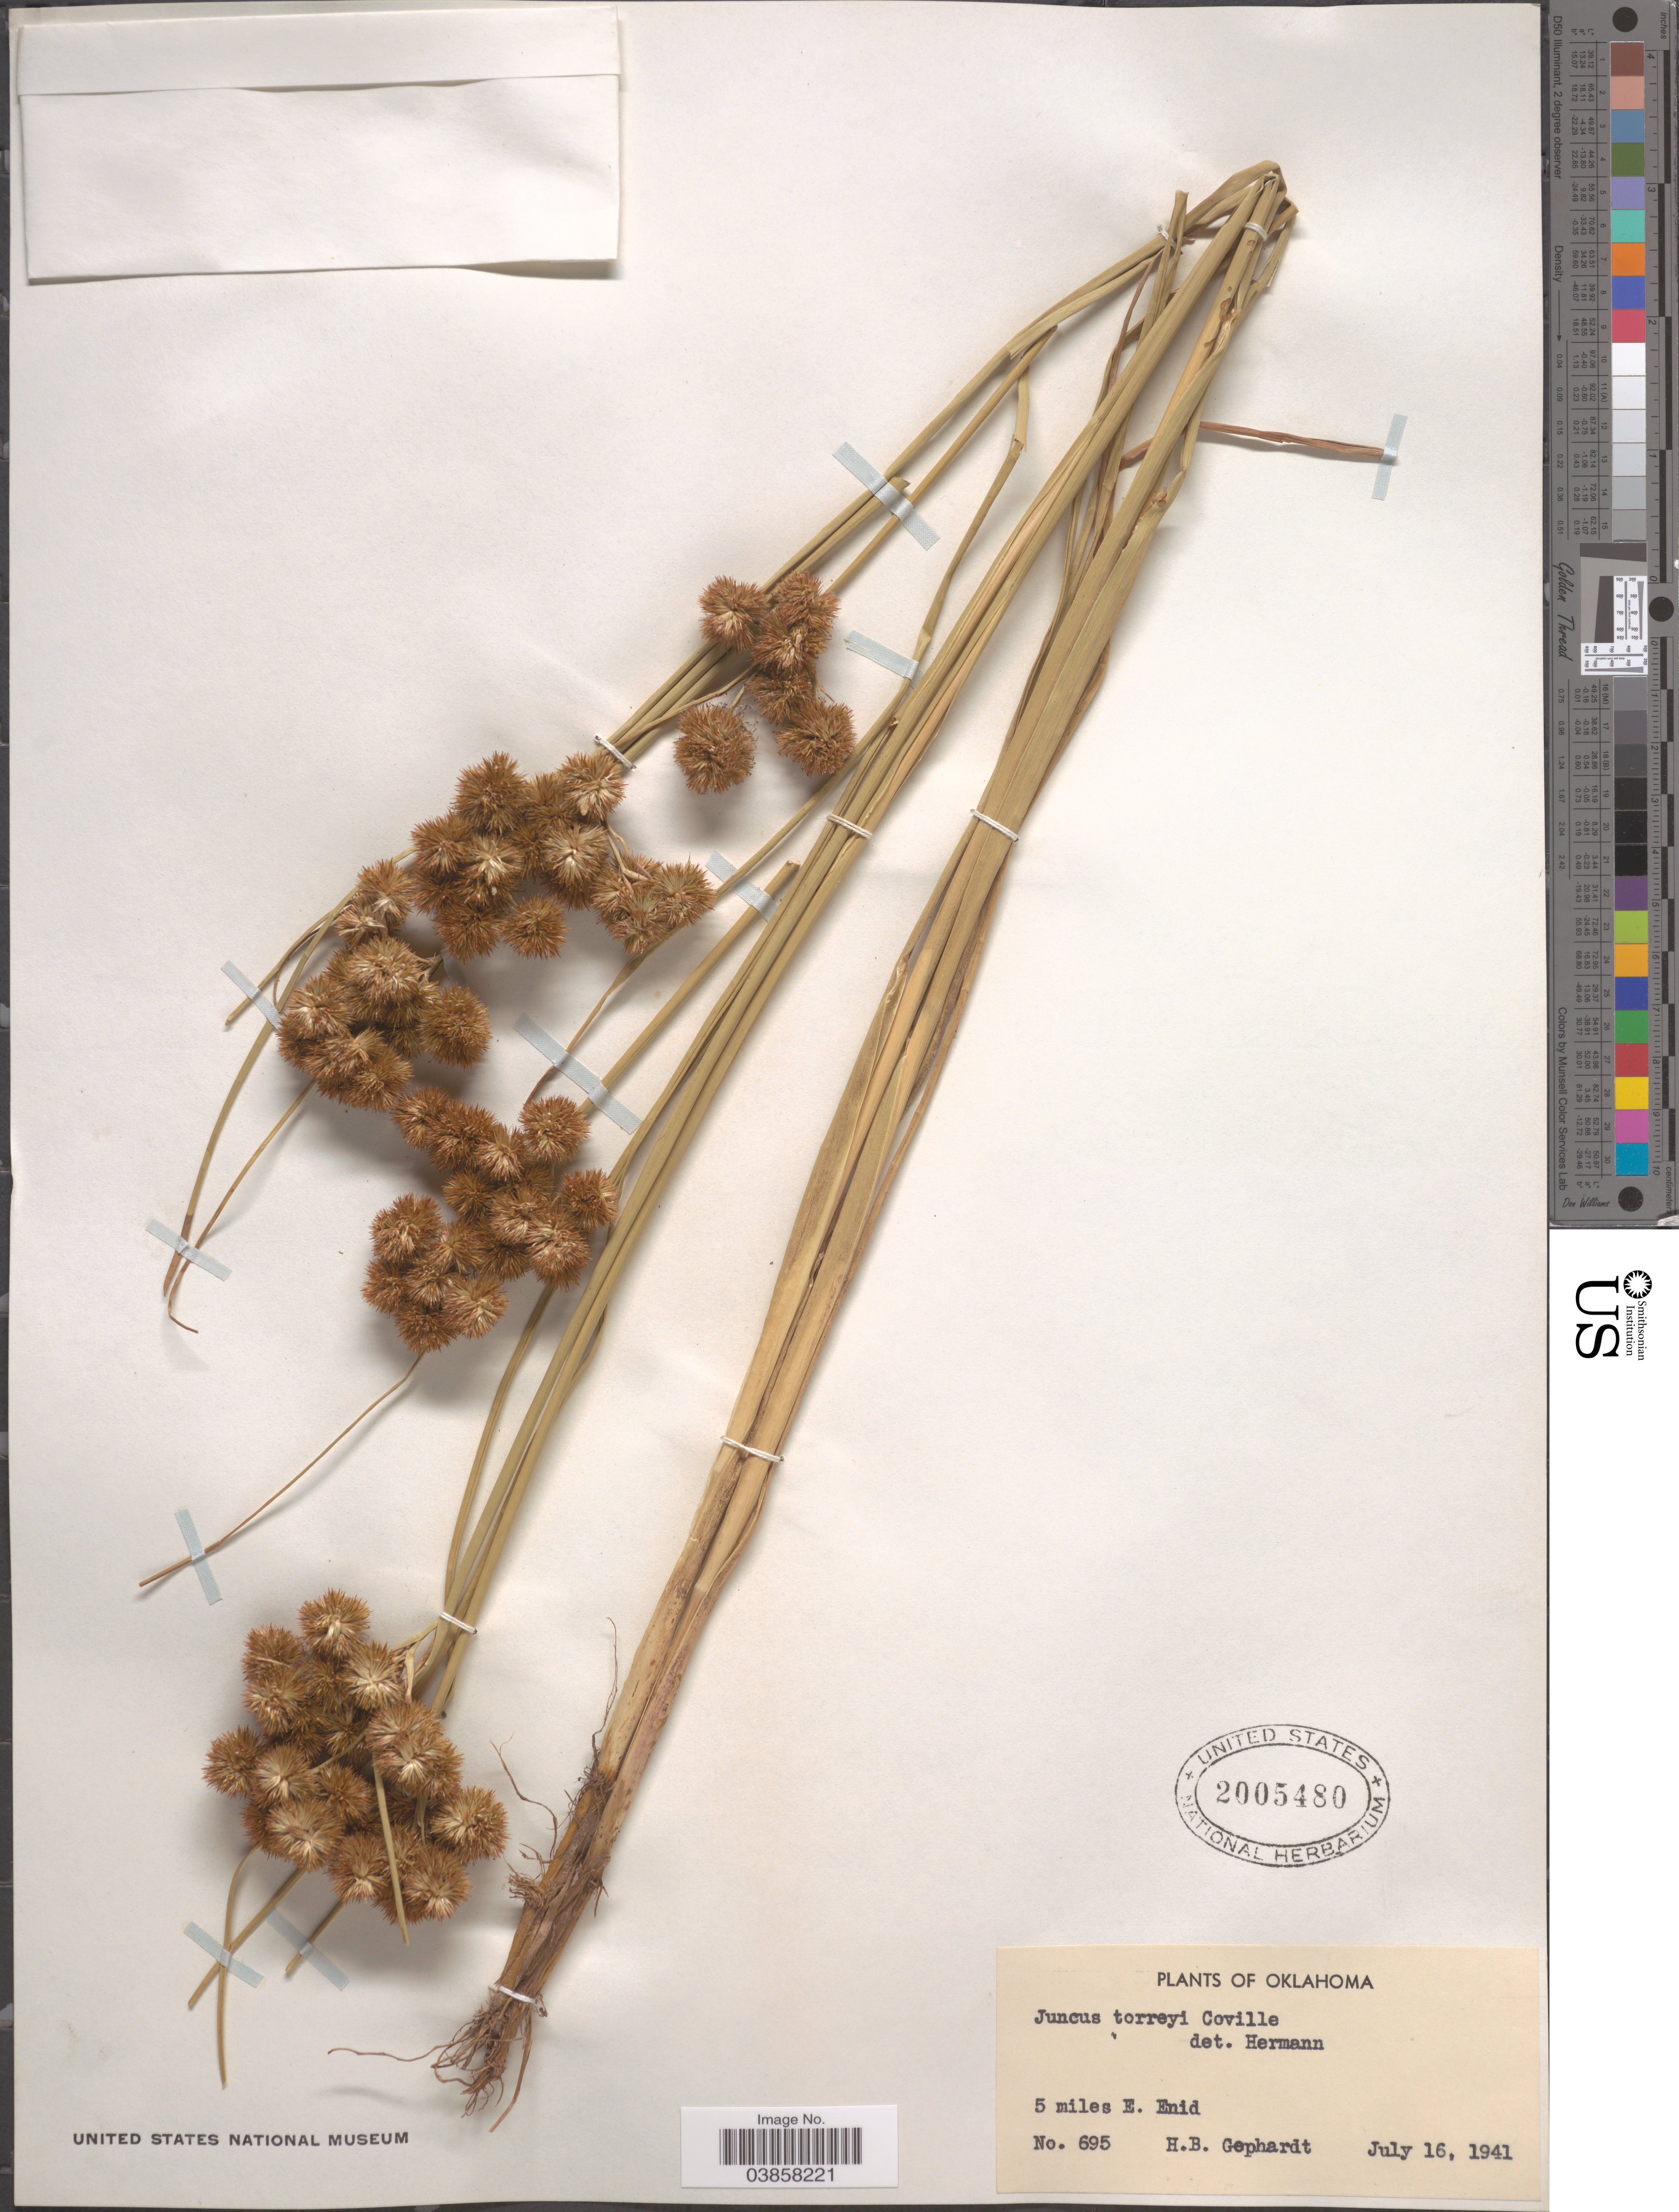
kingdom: Plantae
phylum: Tracheophyta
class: Liliopsida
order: Poales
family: Juncaceae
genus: Juncus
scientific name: Juncus torreyi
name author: Coville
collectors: H. Gephardt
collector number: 695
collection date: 1941-07-16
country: United States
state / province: Oklahoma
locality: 5 miles E. Enid.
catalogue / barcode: US 2005480